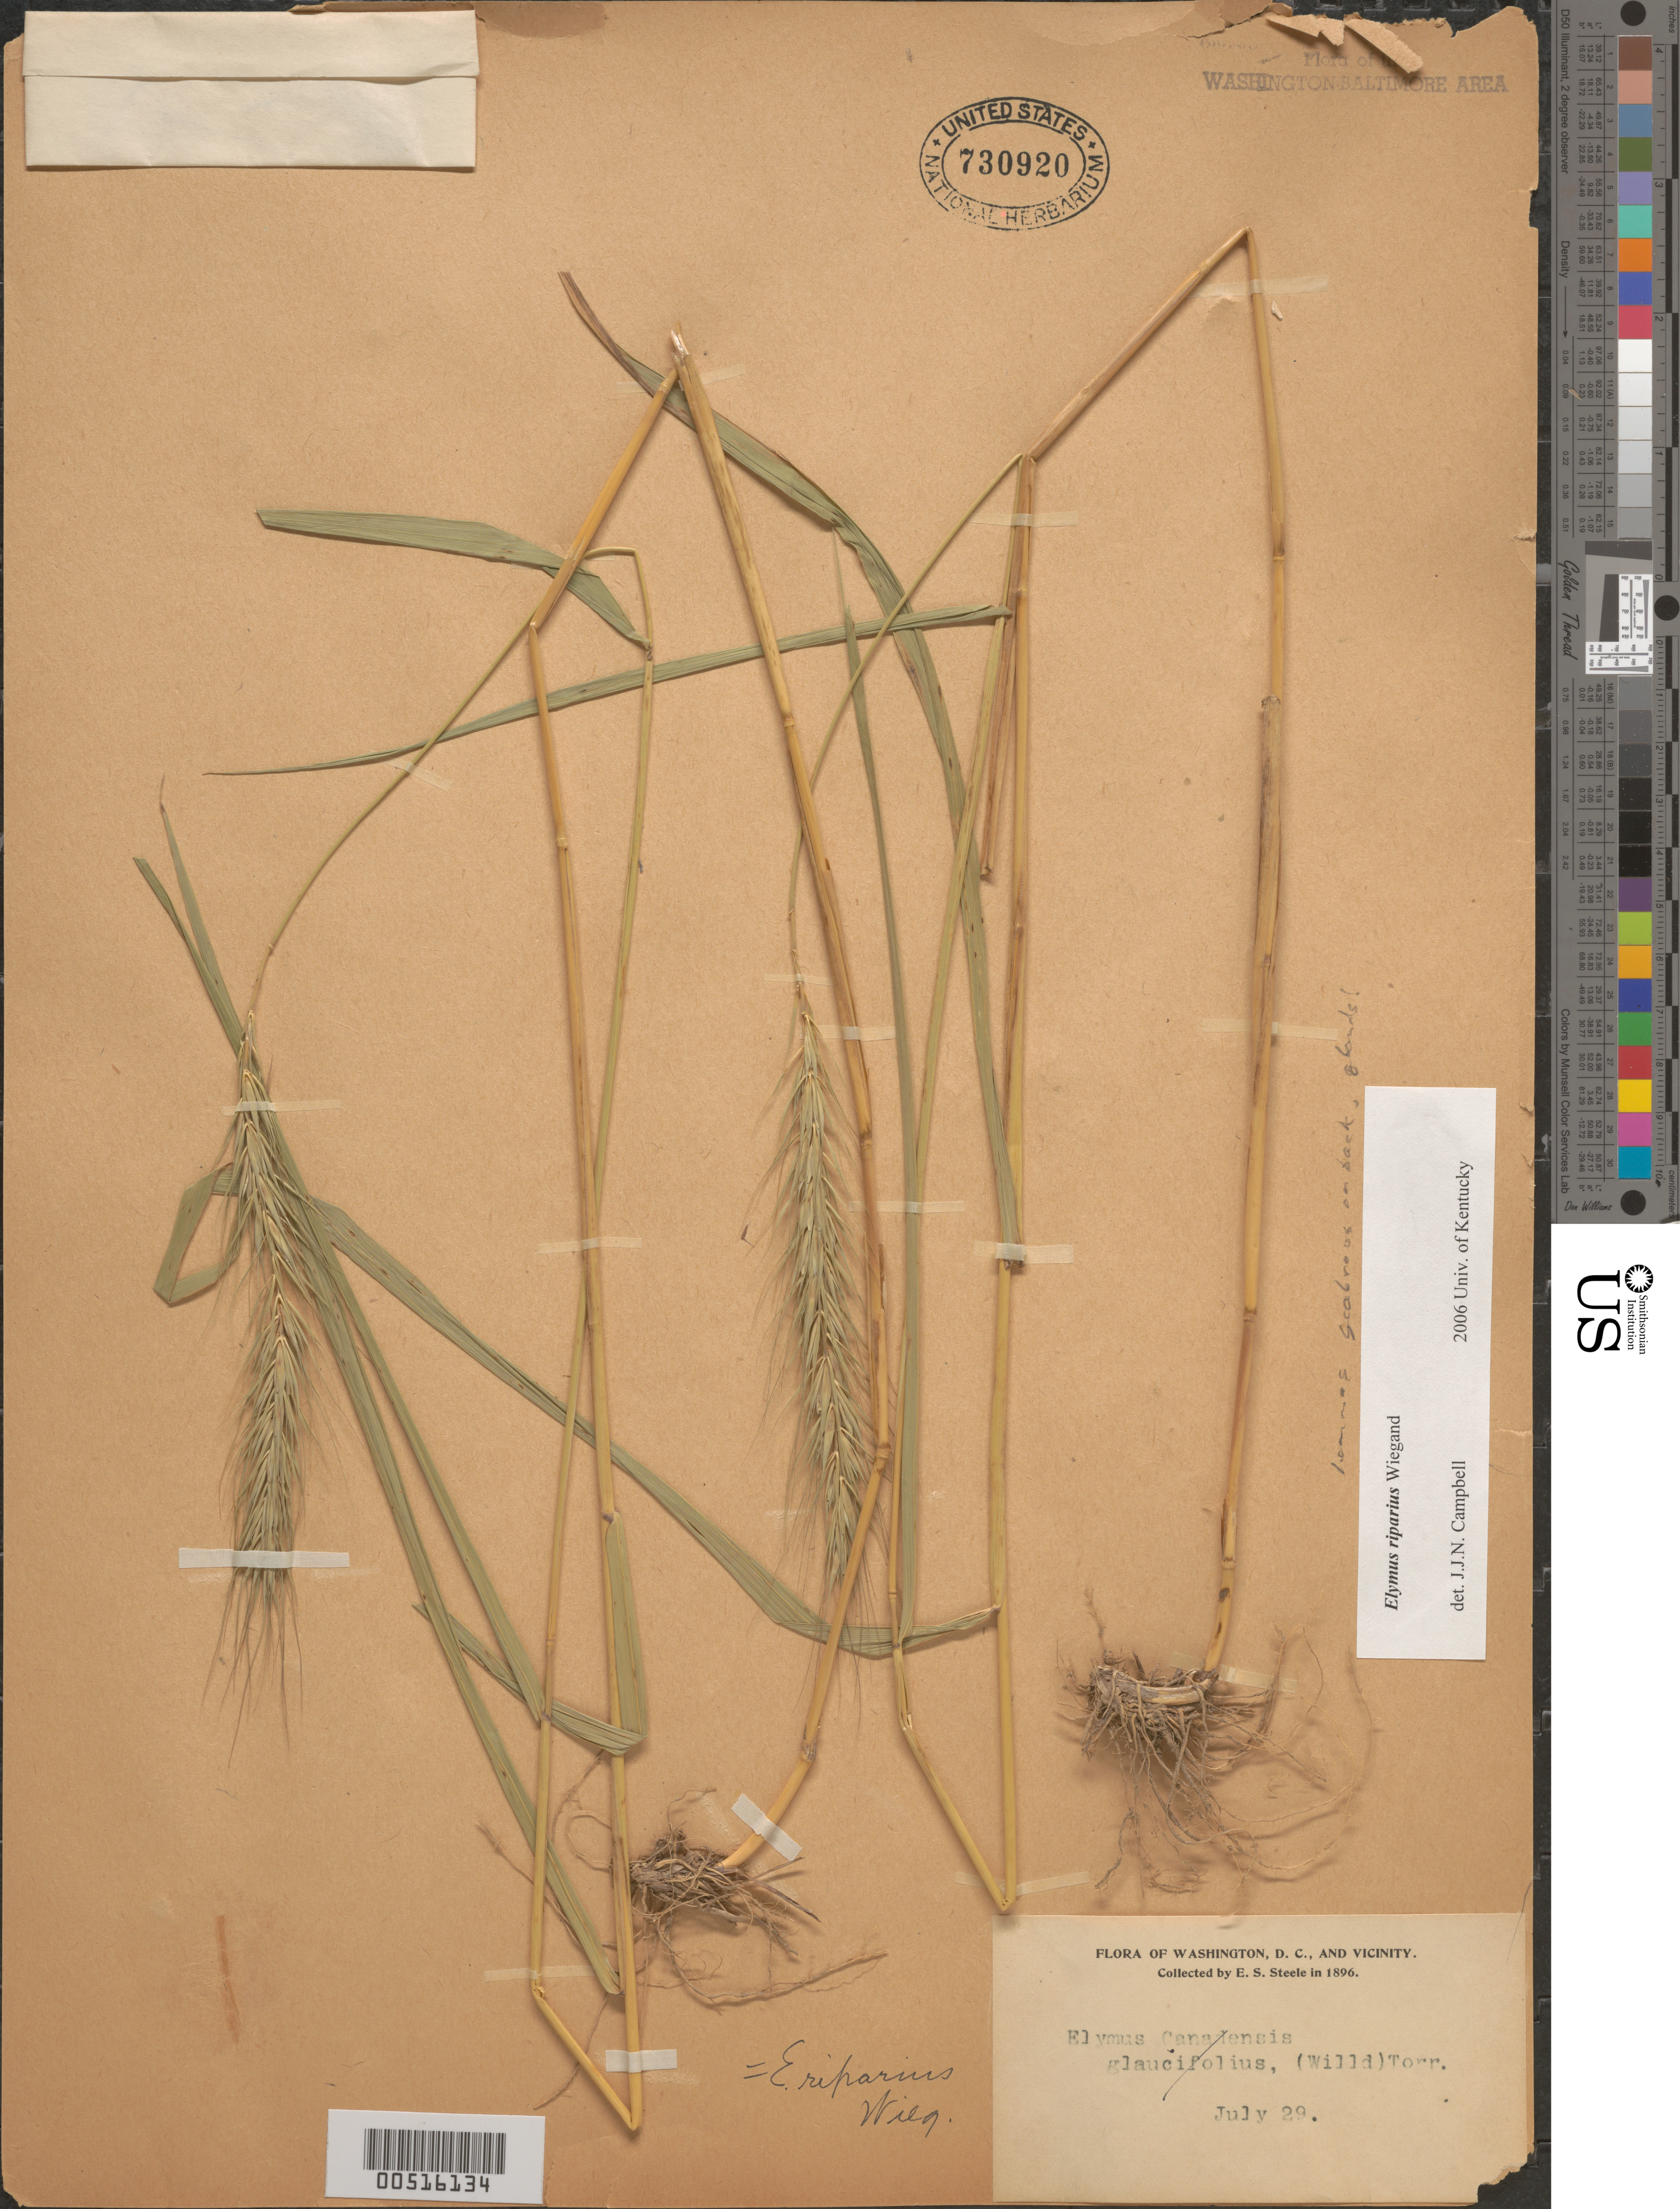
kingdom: Plantae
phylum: Tracheophyta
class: Liliopsida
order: Poales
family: Poaceae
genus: Elymus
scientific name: Elymus riparius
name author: Wiegand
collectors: E. Steele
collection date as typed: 29 Jul 1896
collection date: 1896-07-29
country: United States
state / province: District of Columbia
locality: Washington DC area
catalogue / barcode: US 730920